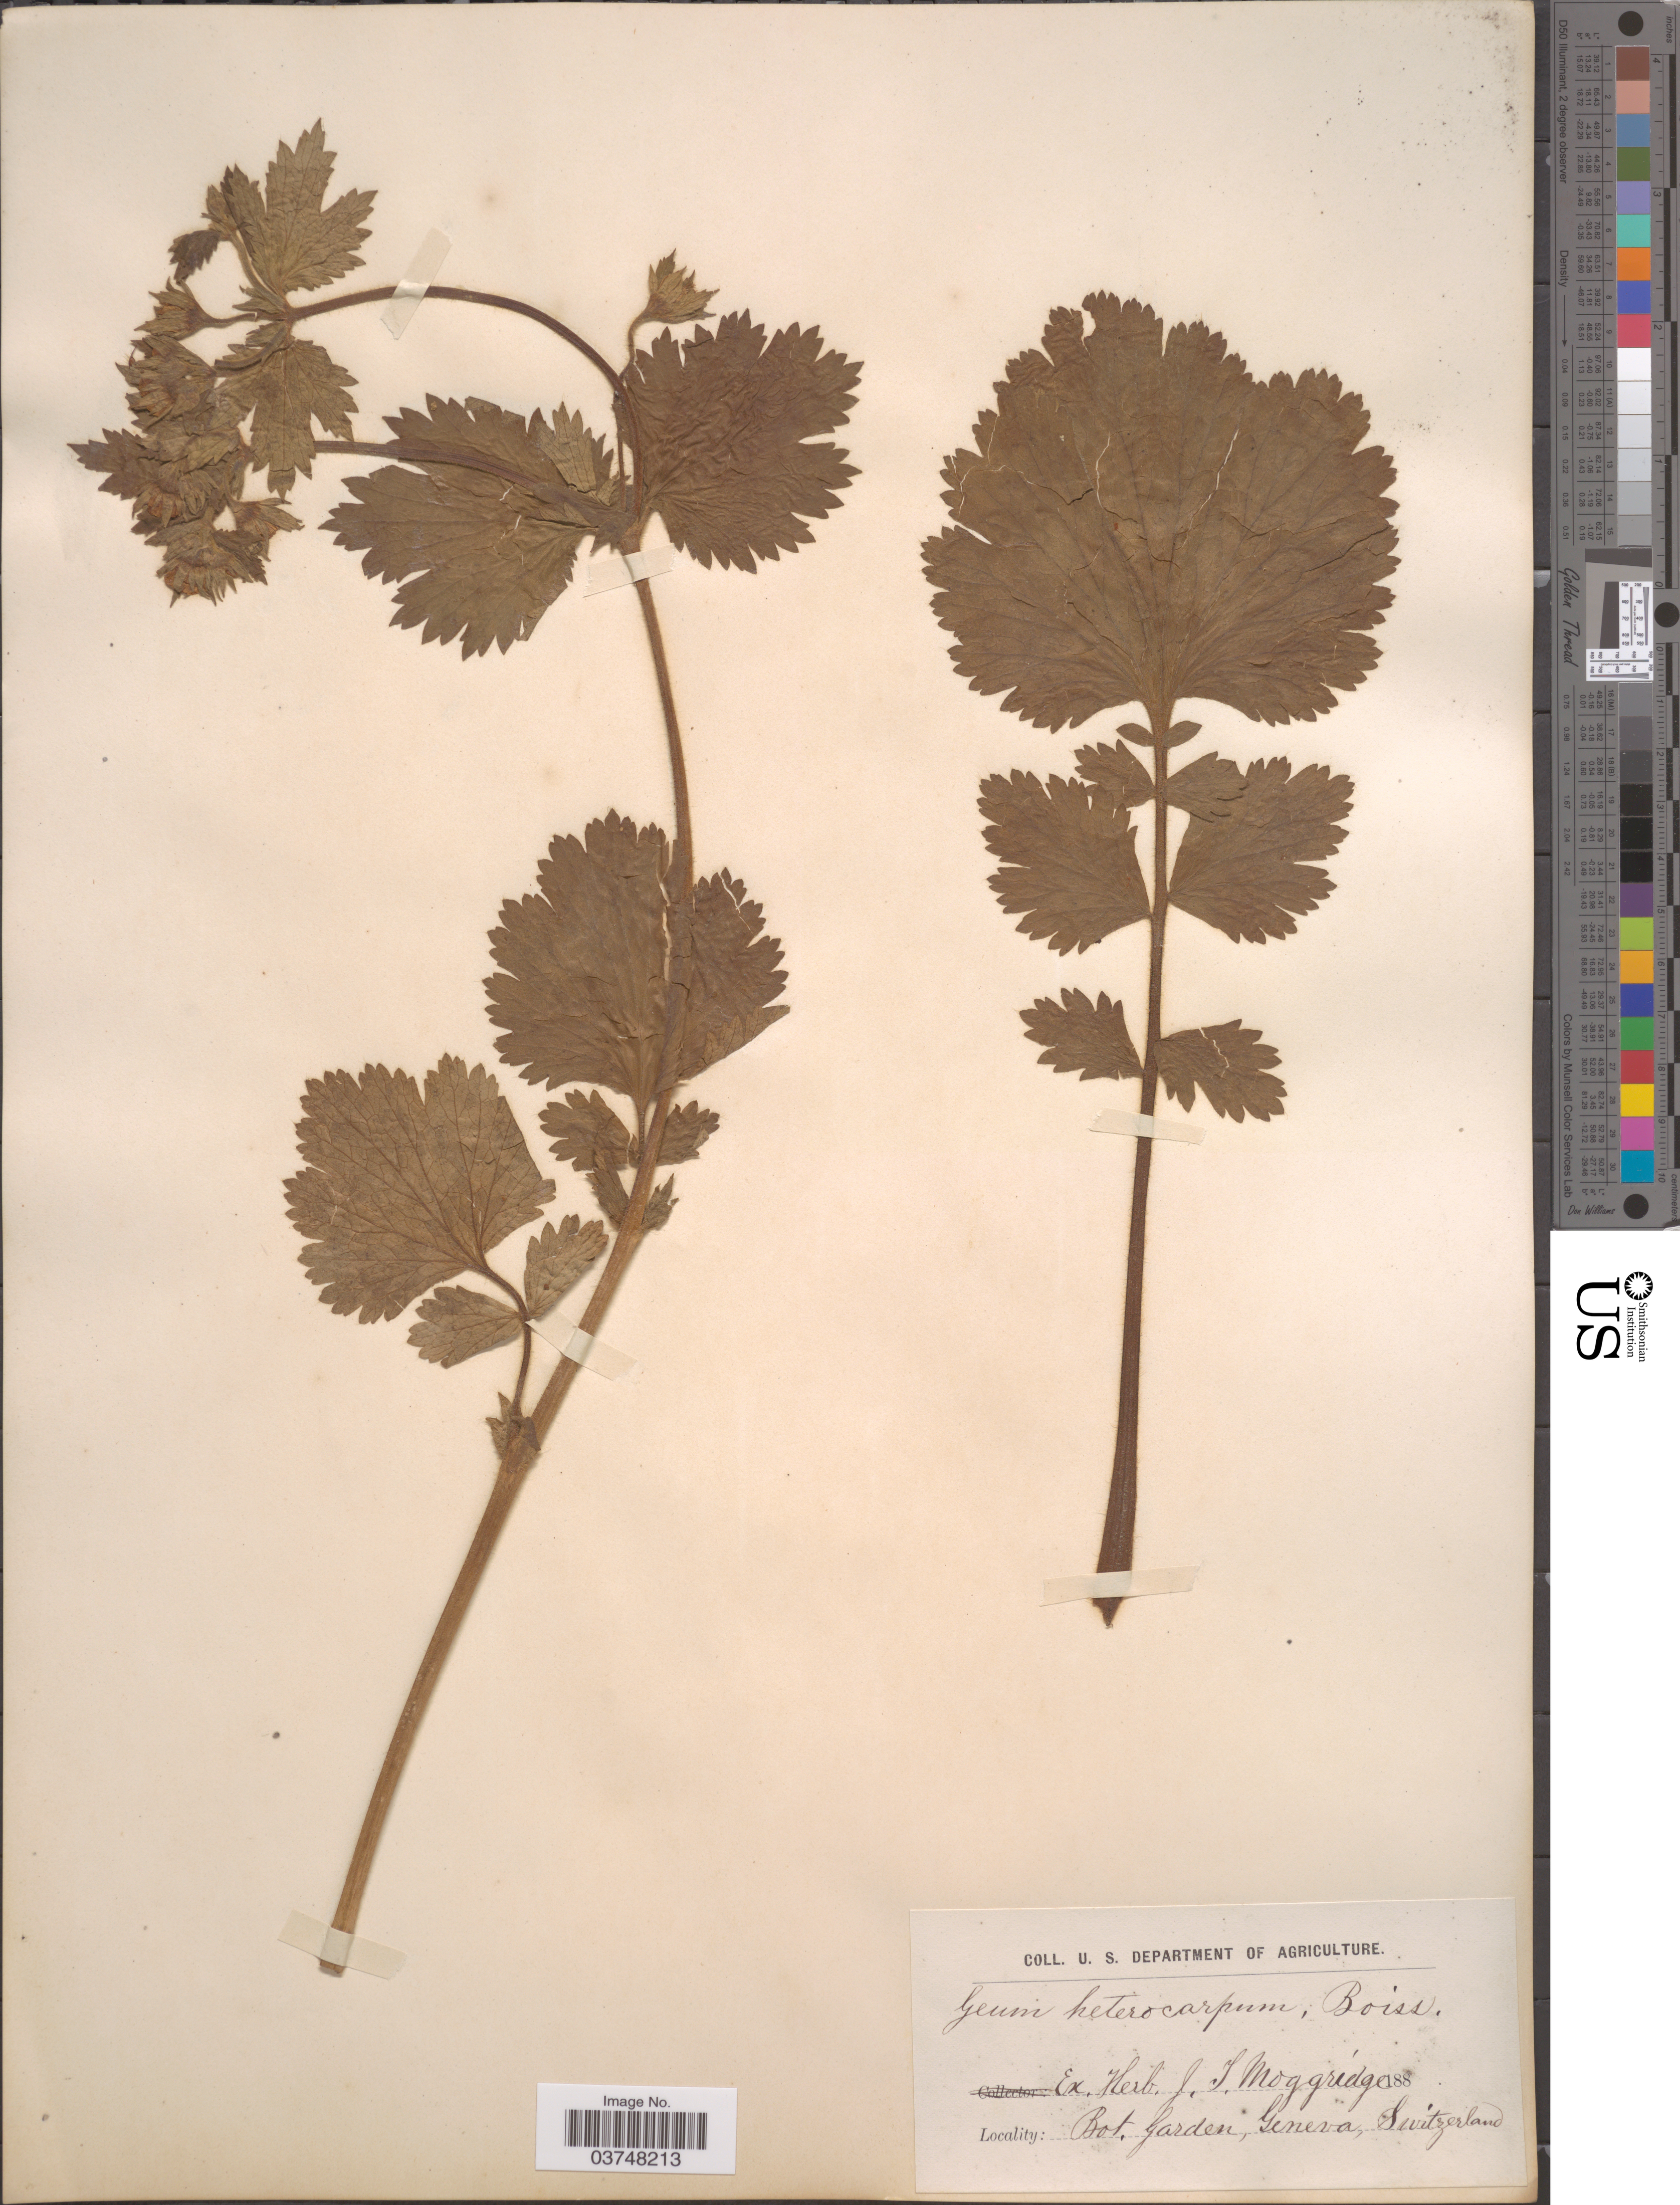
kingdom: Plantae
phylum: Tracheophyta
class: Magnoliopsida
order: Rosales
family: Rosaceae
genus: Geum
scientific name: Geum heterocarpum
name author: Boiss.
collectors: ex herb. J.T. Moggridge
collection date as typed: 188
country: Switzerland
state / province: Genève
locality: Bot. Garden.